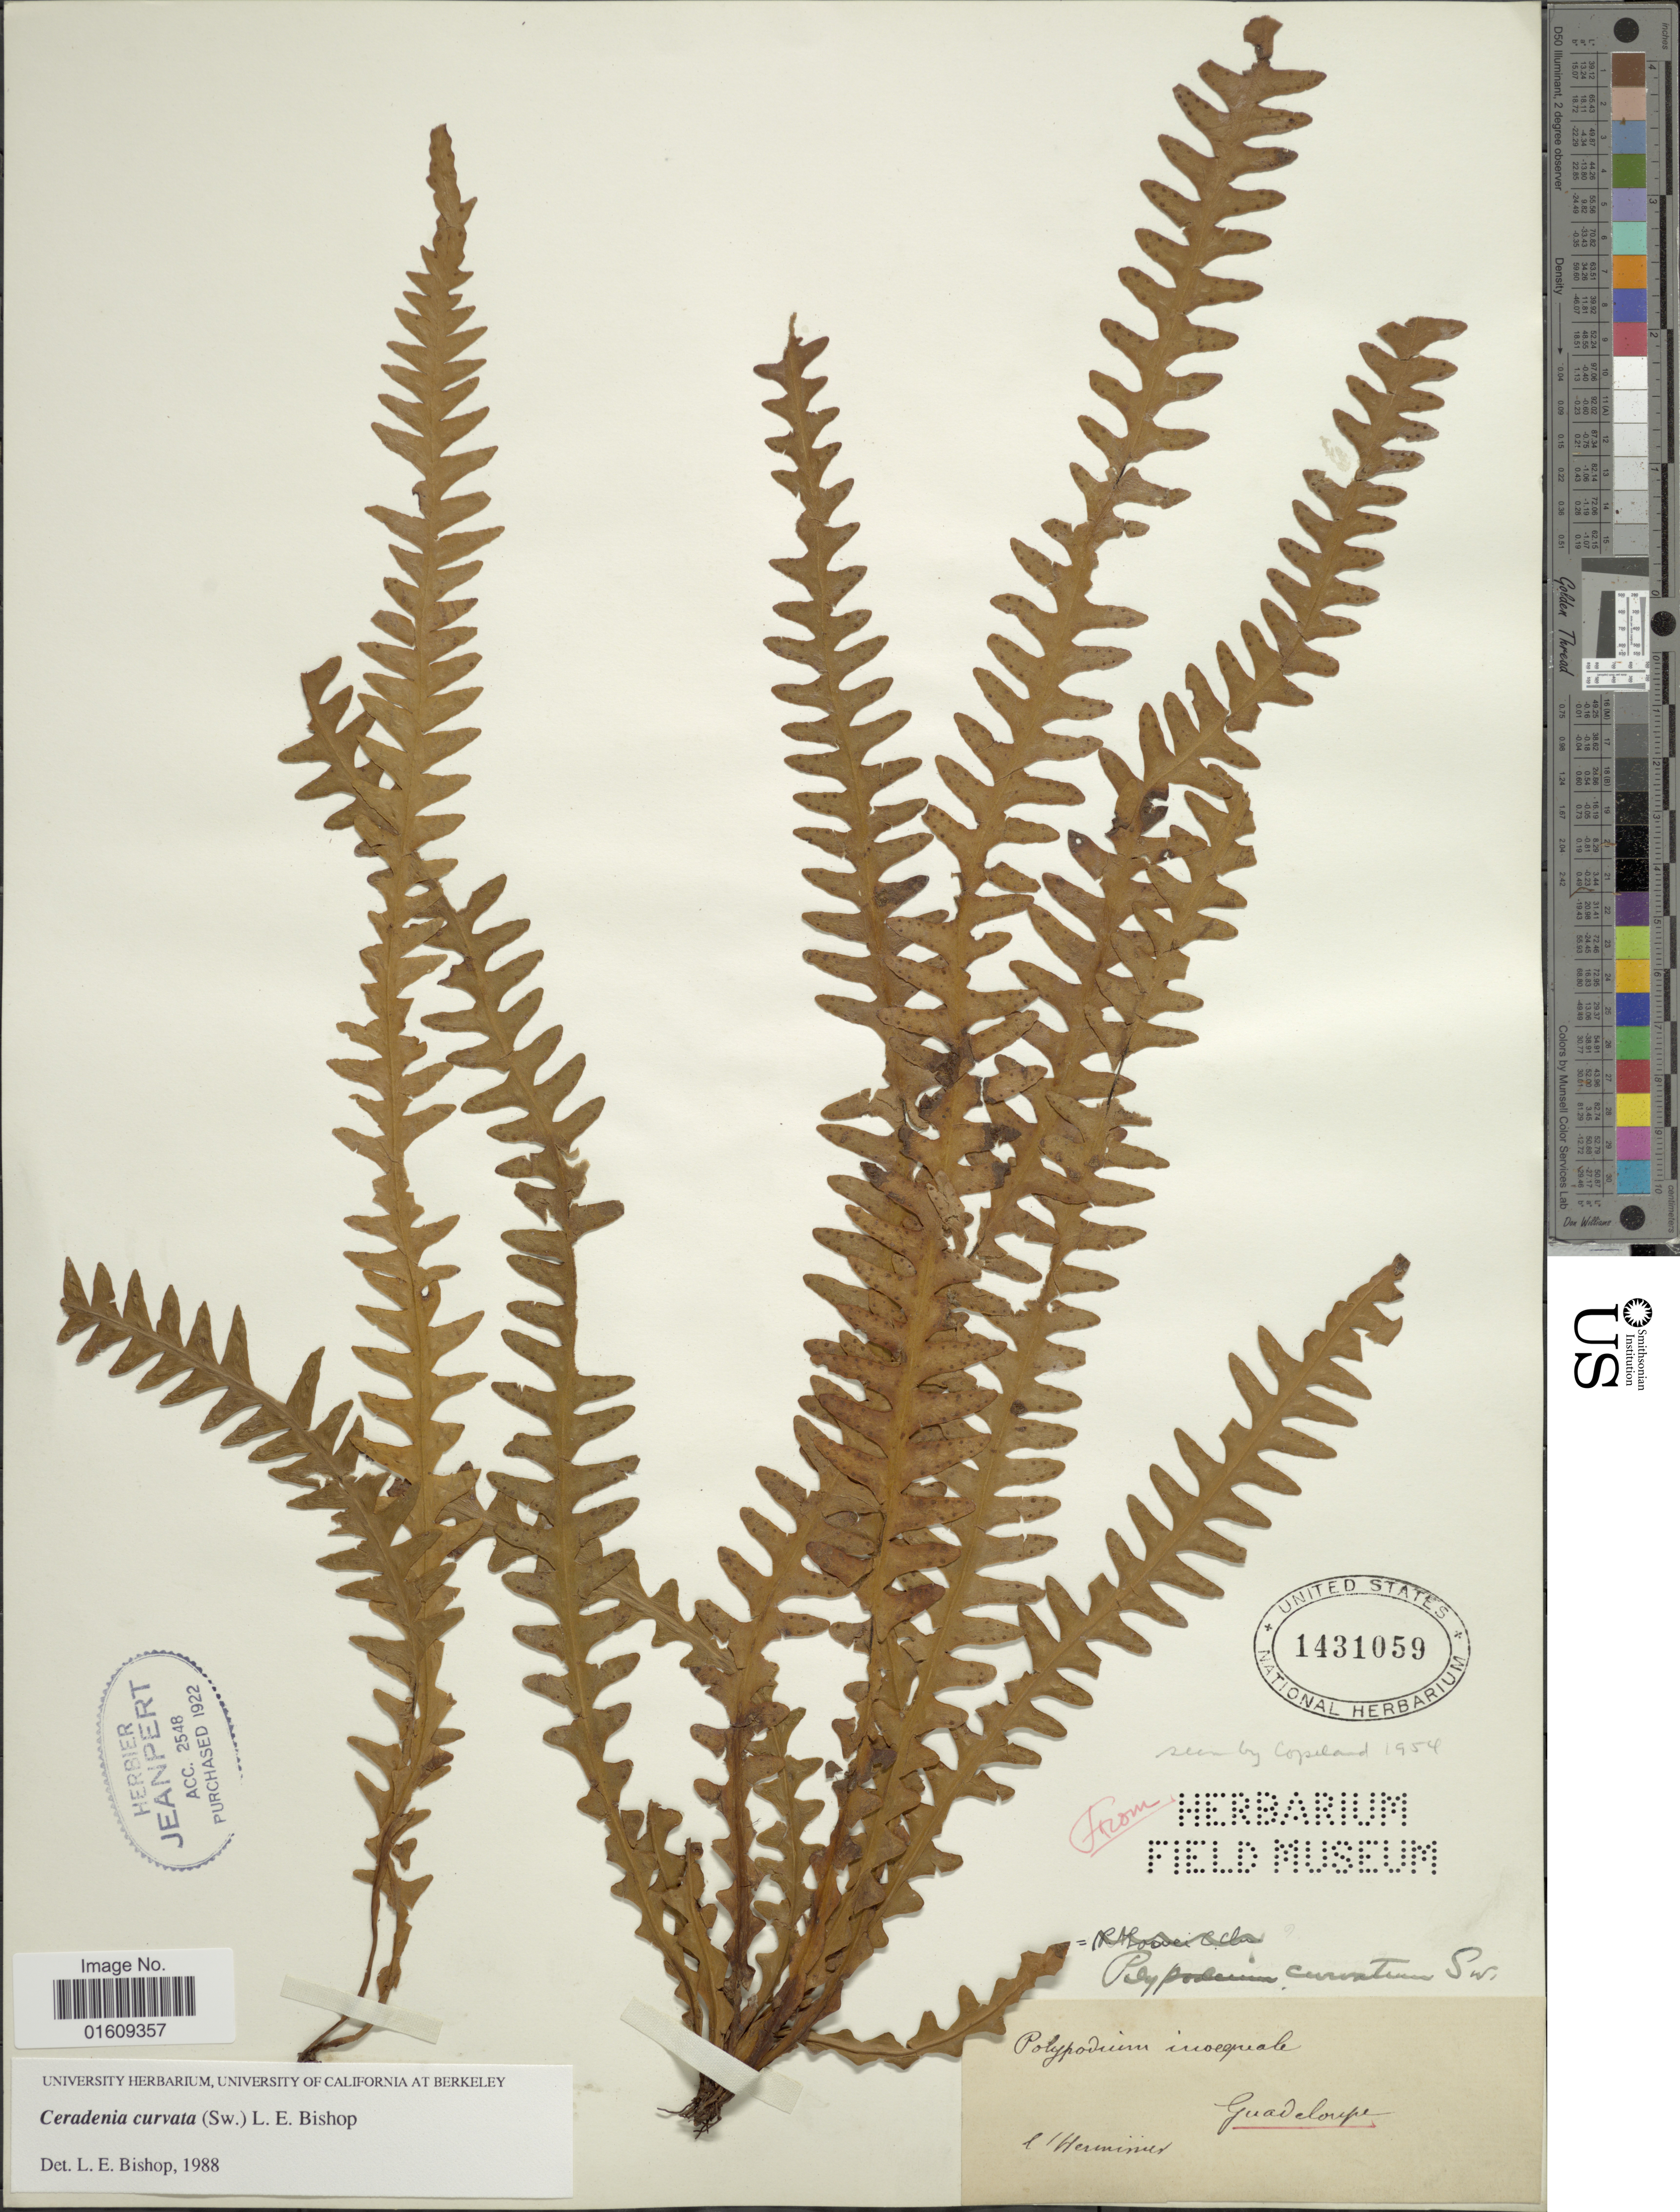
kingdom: Plantae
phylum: Tracheophyta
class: Polypodiopsida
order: Polypodiales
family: Polypodiaceae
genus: Ceradenia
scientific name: Ceradenia curvata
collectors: -. L'Herminier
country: Guadeloupe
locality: Guadeloupe.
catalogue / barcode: US 1431059